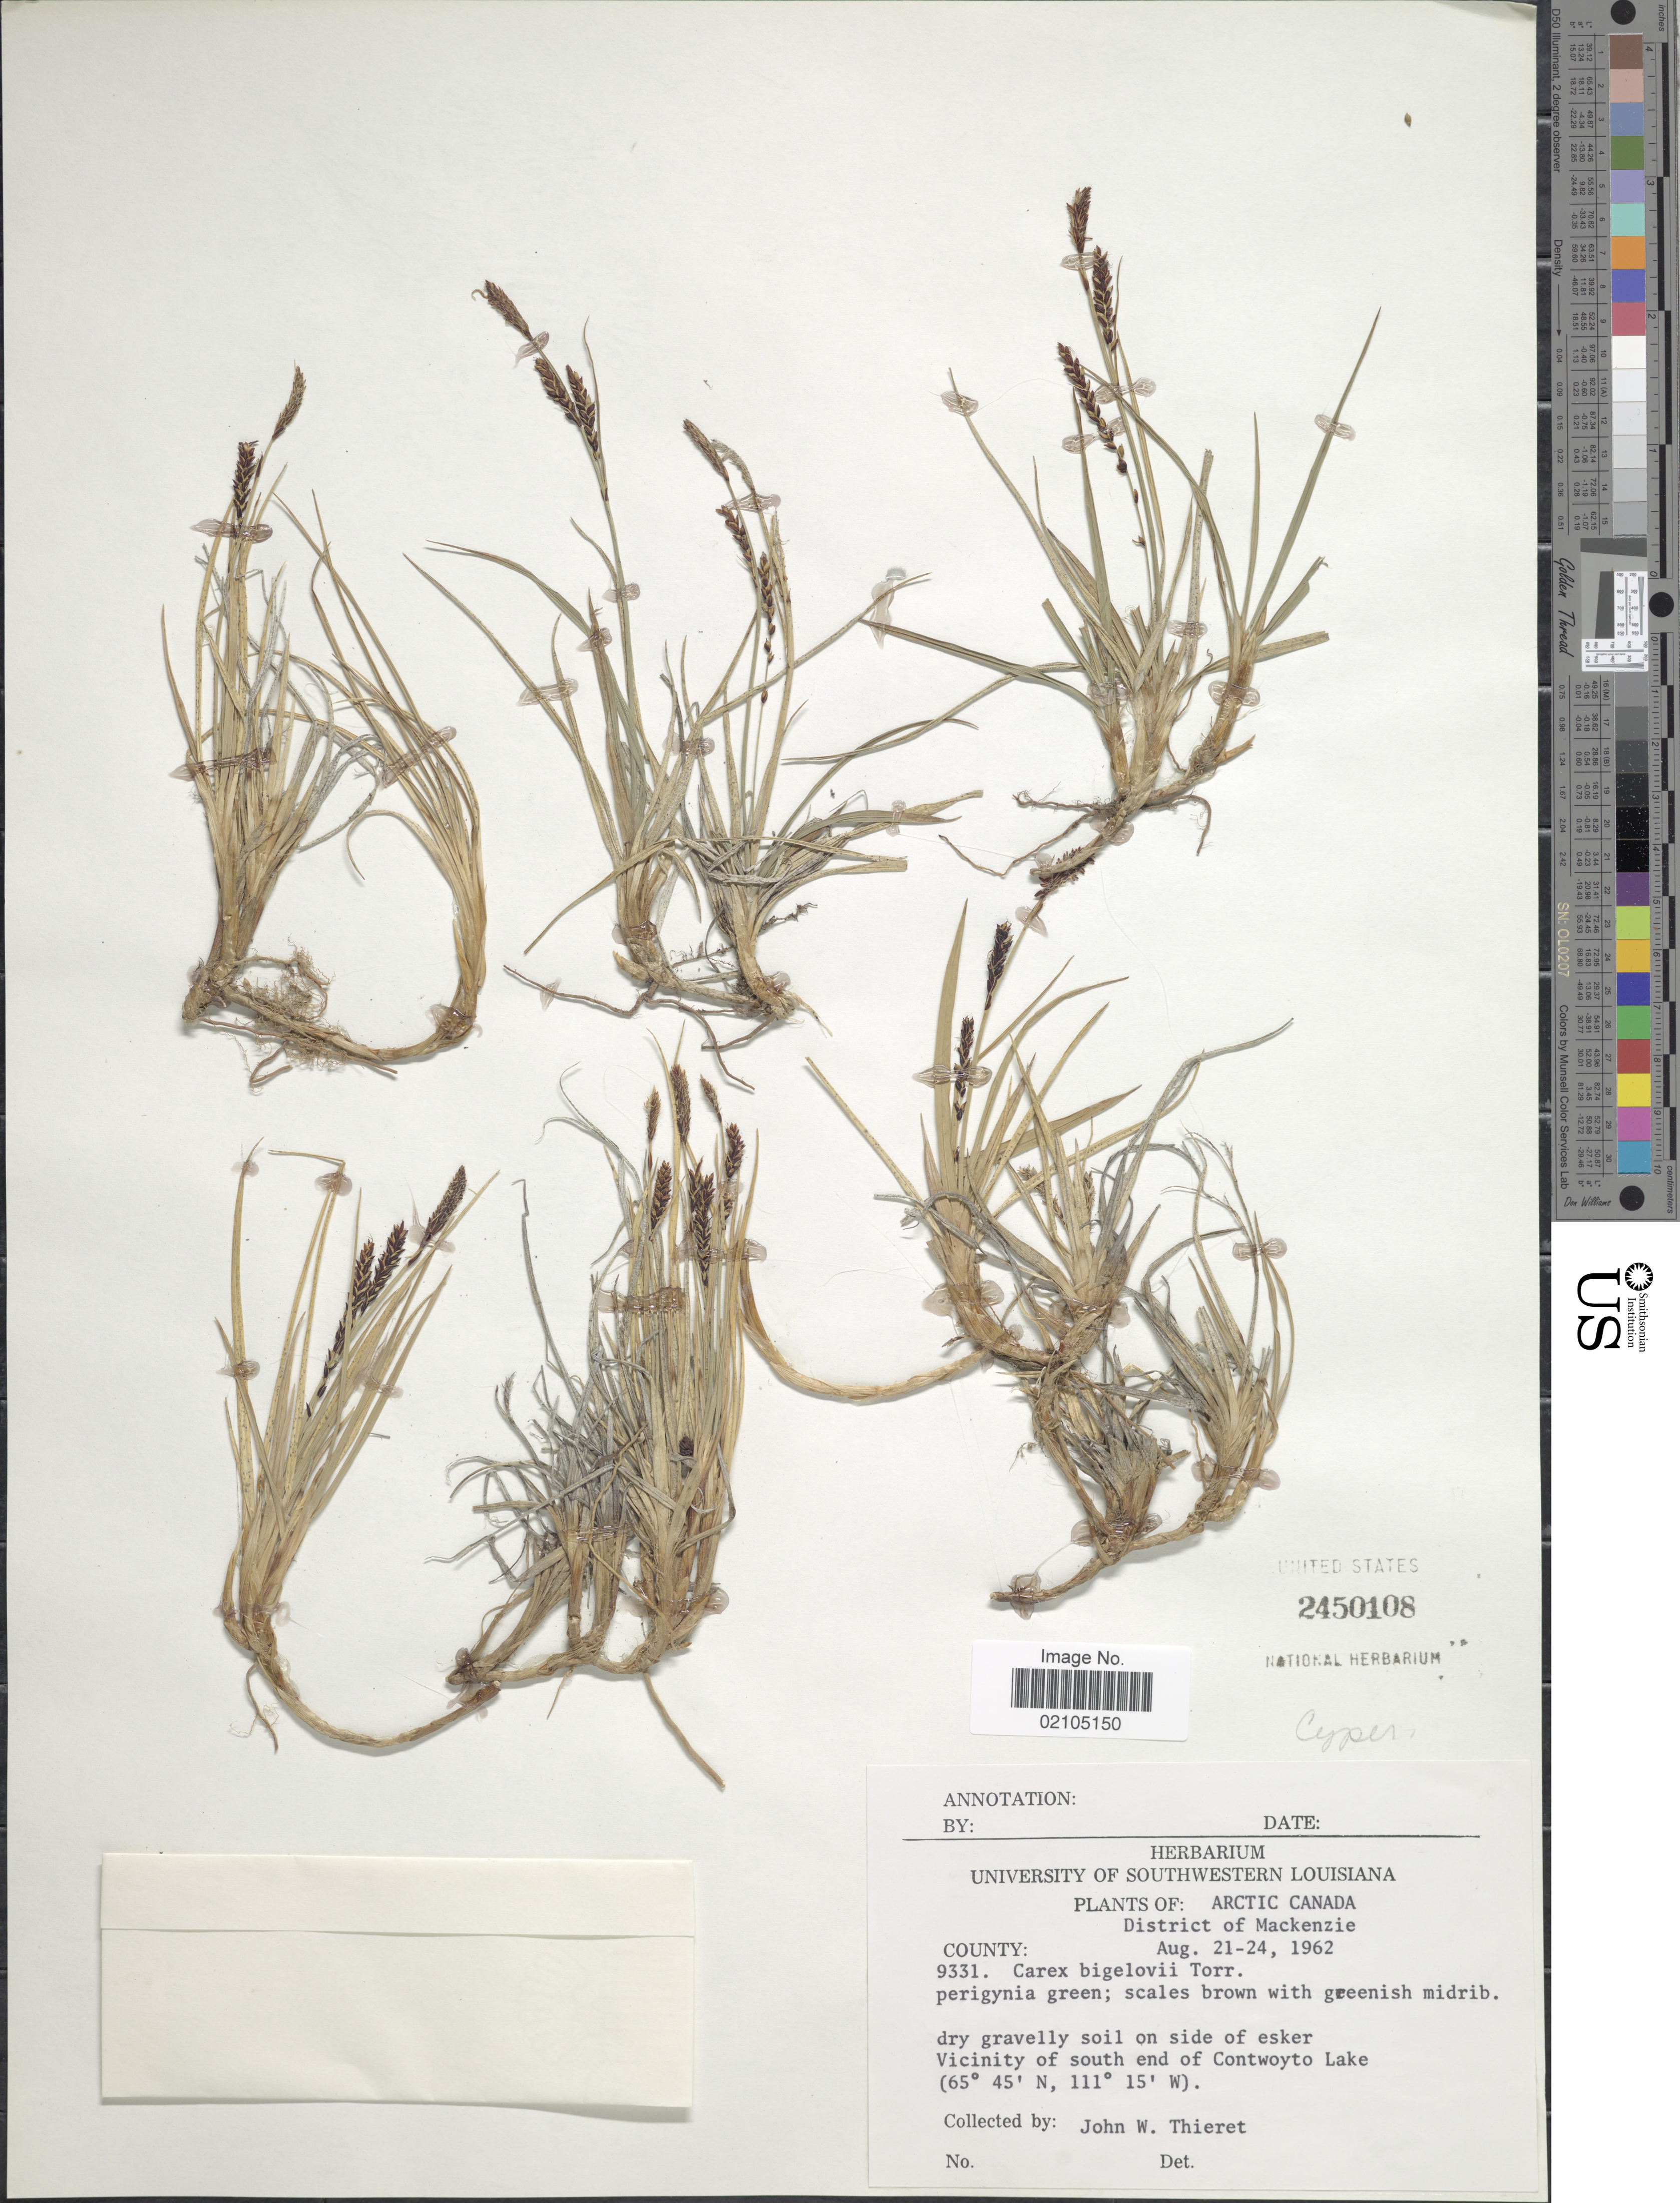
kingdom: Plantae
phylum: Tracheophyta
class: Liliopsida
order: Poales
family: Cyperaceae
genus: Carex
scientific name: Carex bigelowii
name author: Torr. ex Schwein.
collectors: J. W. Thieret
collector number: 9331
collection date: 1962-08-21/1962-08-24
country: Canada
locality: Arctic Canada. District of Mackenzie. Vicinity of south end of Contwoyto Lake.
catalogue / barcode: US 2450108